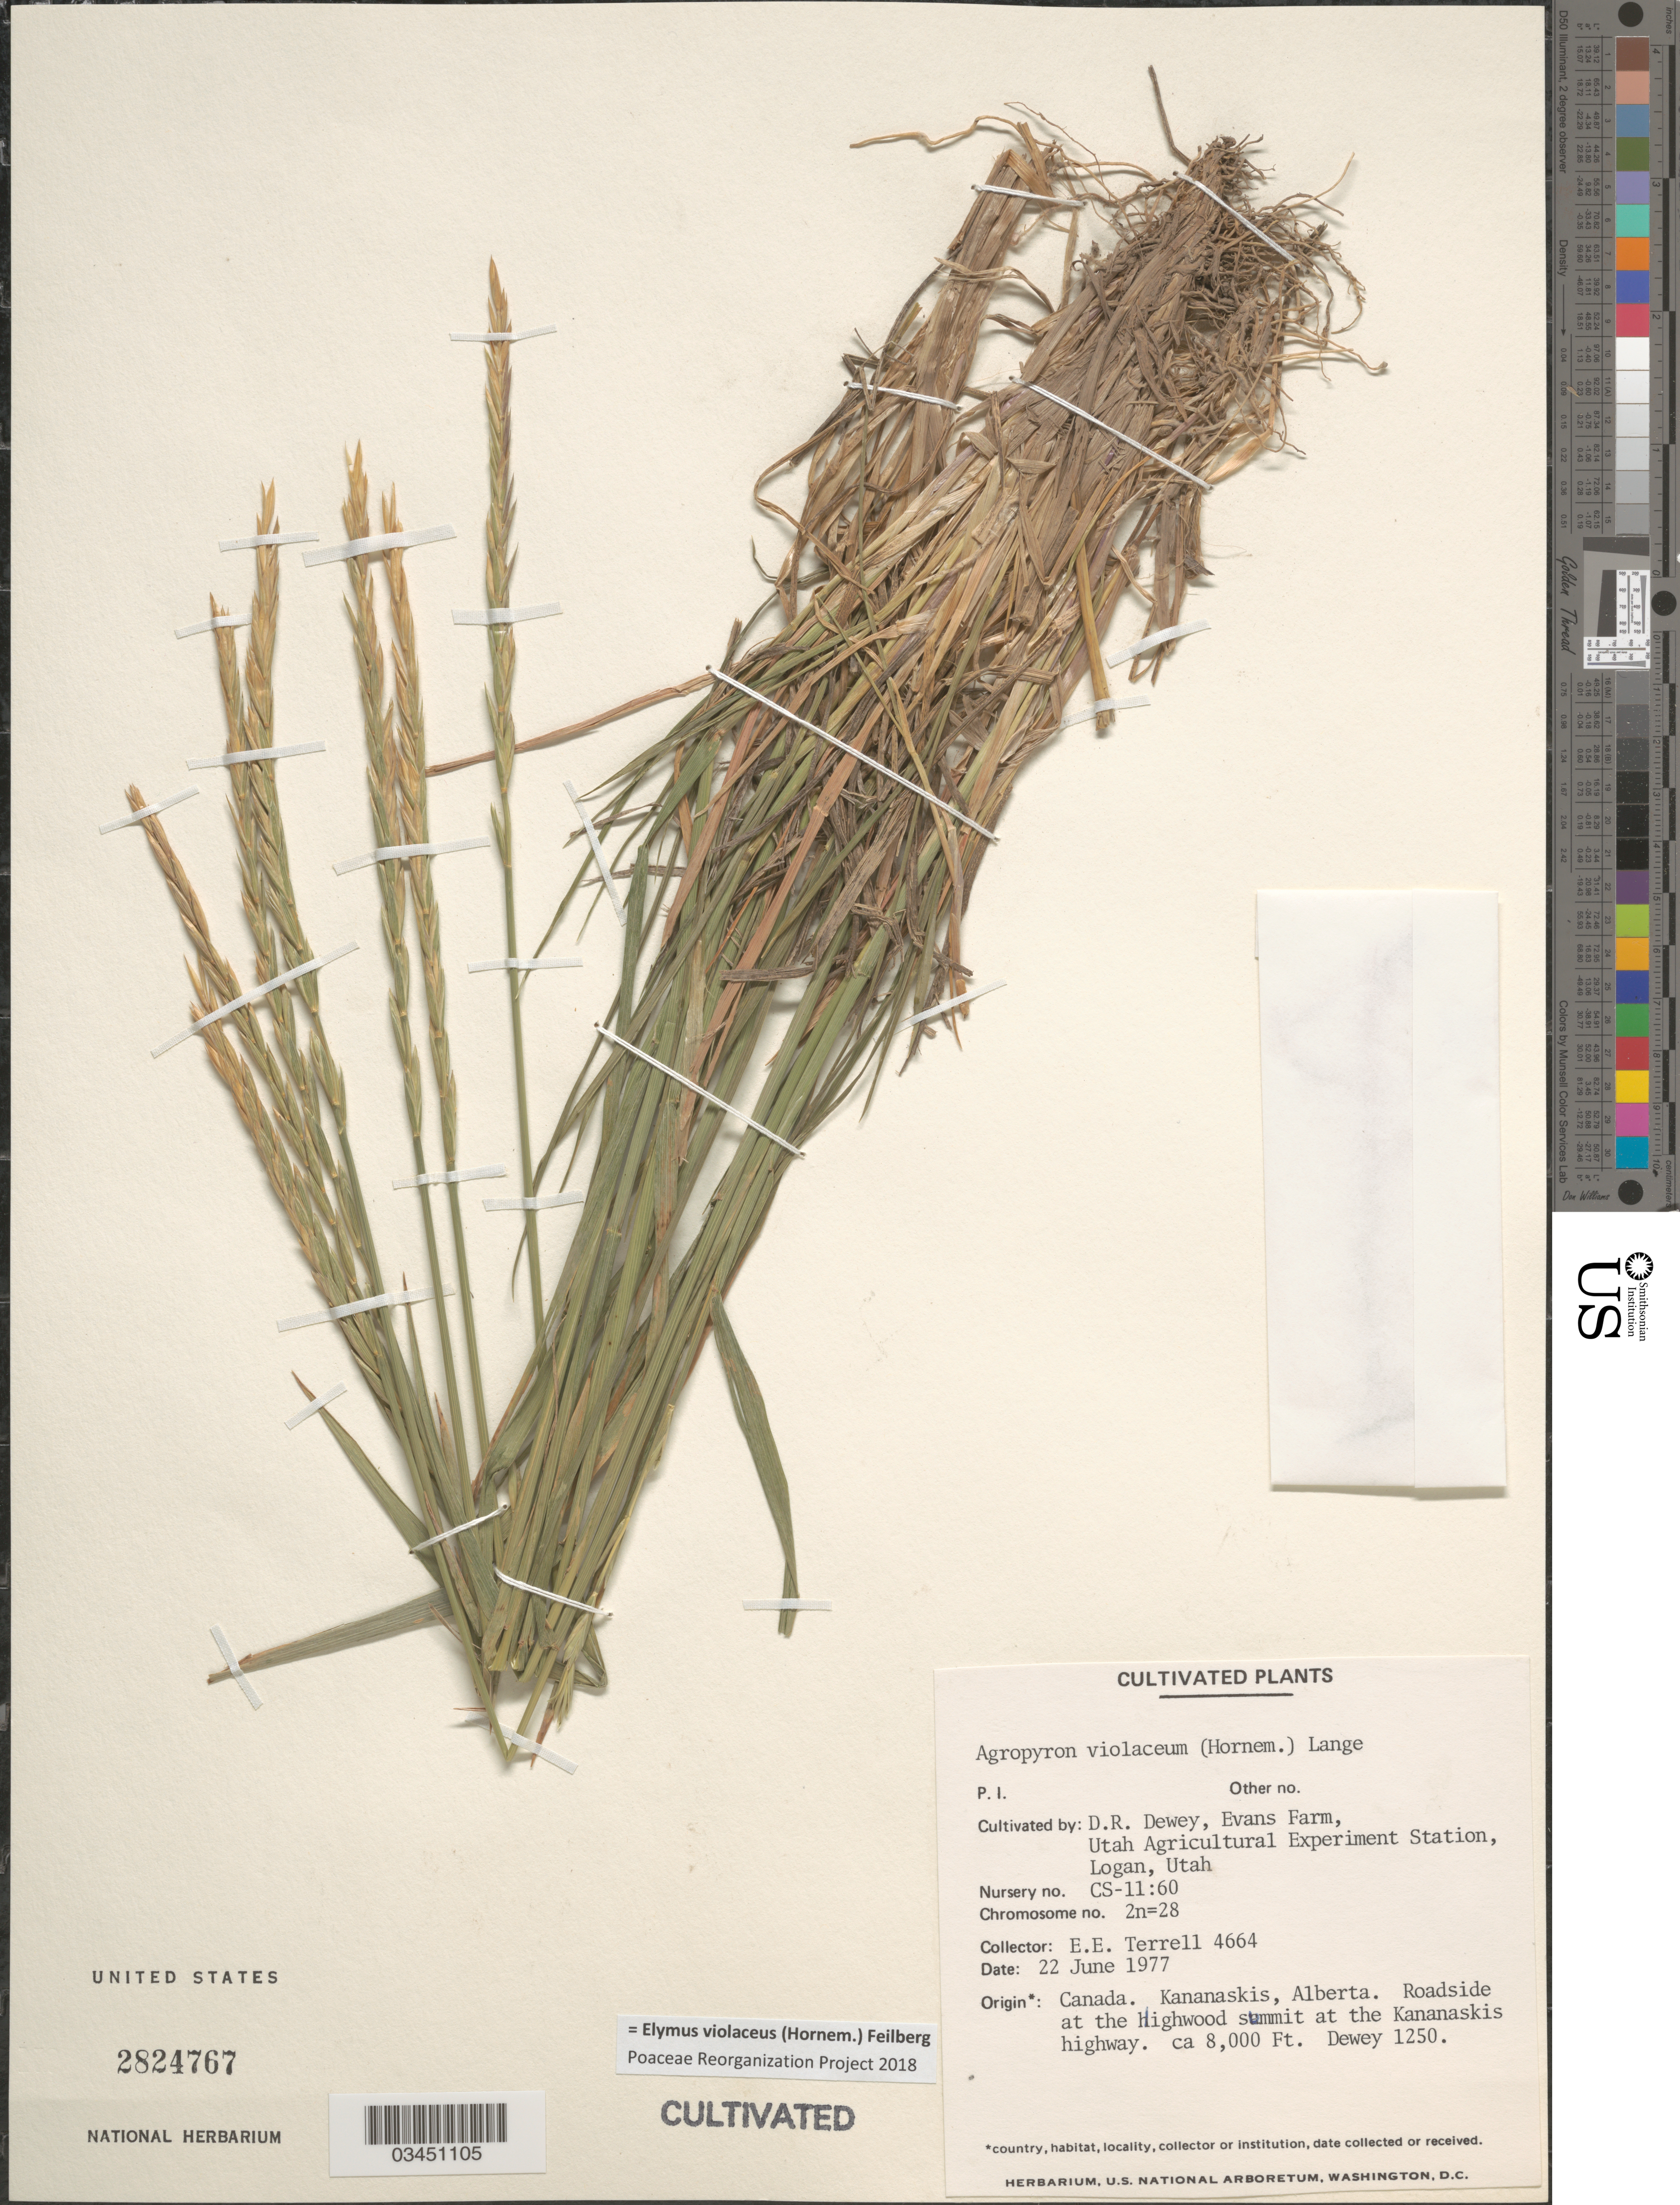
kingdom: Plantae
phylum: Tracheophyta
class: Liliopsida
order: Poales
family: Poaceae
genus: Elymus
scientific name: Elymus violaceus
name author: (Hornem.) Feilberg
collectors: D. Dewey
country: United States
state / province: Utah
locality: Evans Farm, Utah Agricultural Experiment Station, Logan. Nursery no. CS-11:60.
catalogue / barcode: US 2824767